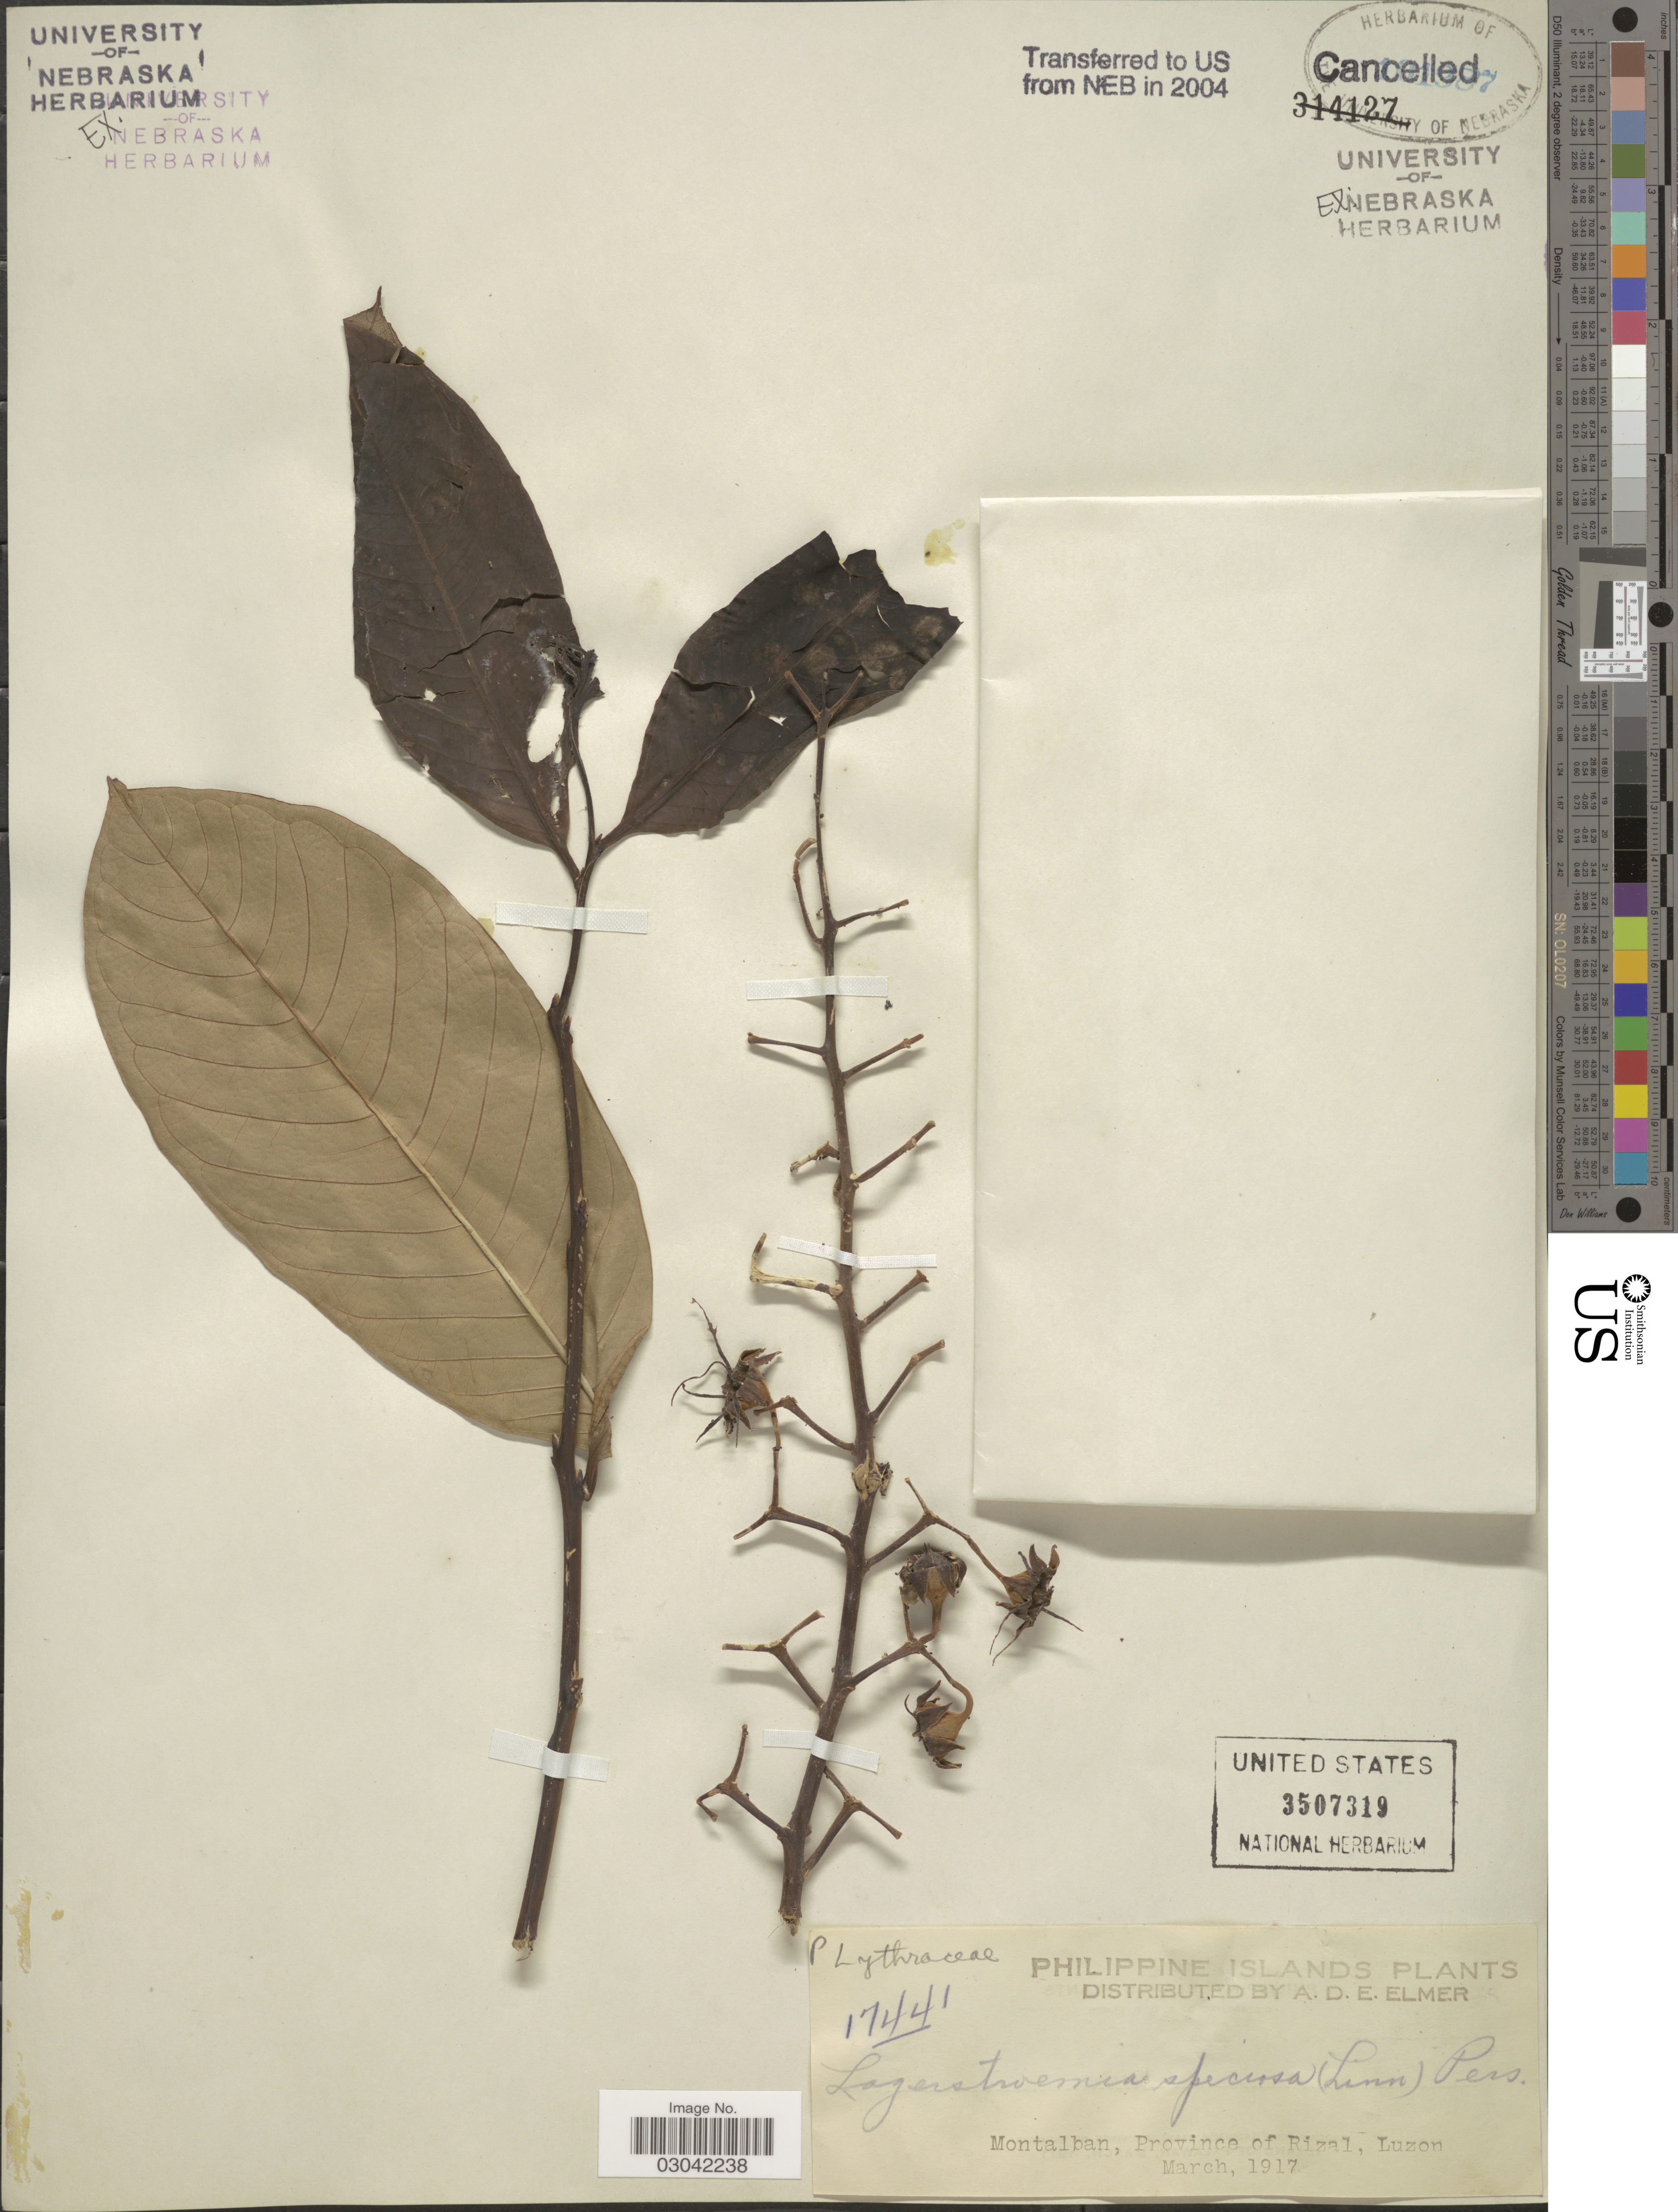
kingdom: Plantae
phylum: Tracheophyta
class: Magnoliopsida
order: Myrtales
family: Lythraceae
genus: Lagerstroemia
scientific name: Lagerstroemia speciosa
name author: (L.) Pers.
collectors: A. D. E. Elmer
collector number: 17441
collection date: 1917-03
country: Philippines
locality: Montalban, Province of Rizal, Luzon.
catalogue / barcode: US 3507319